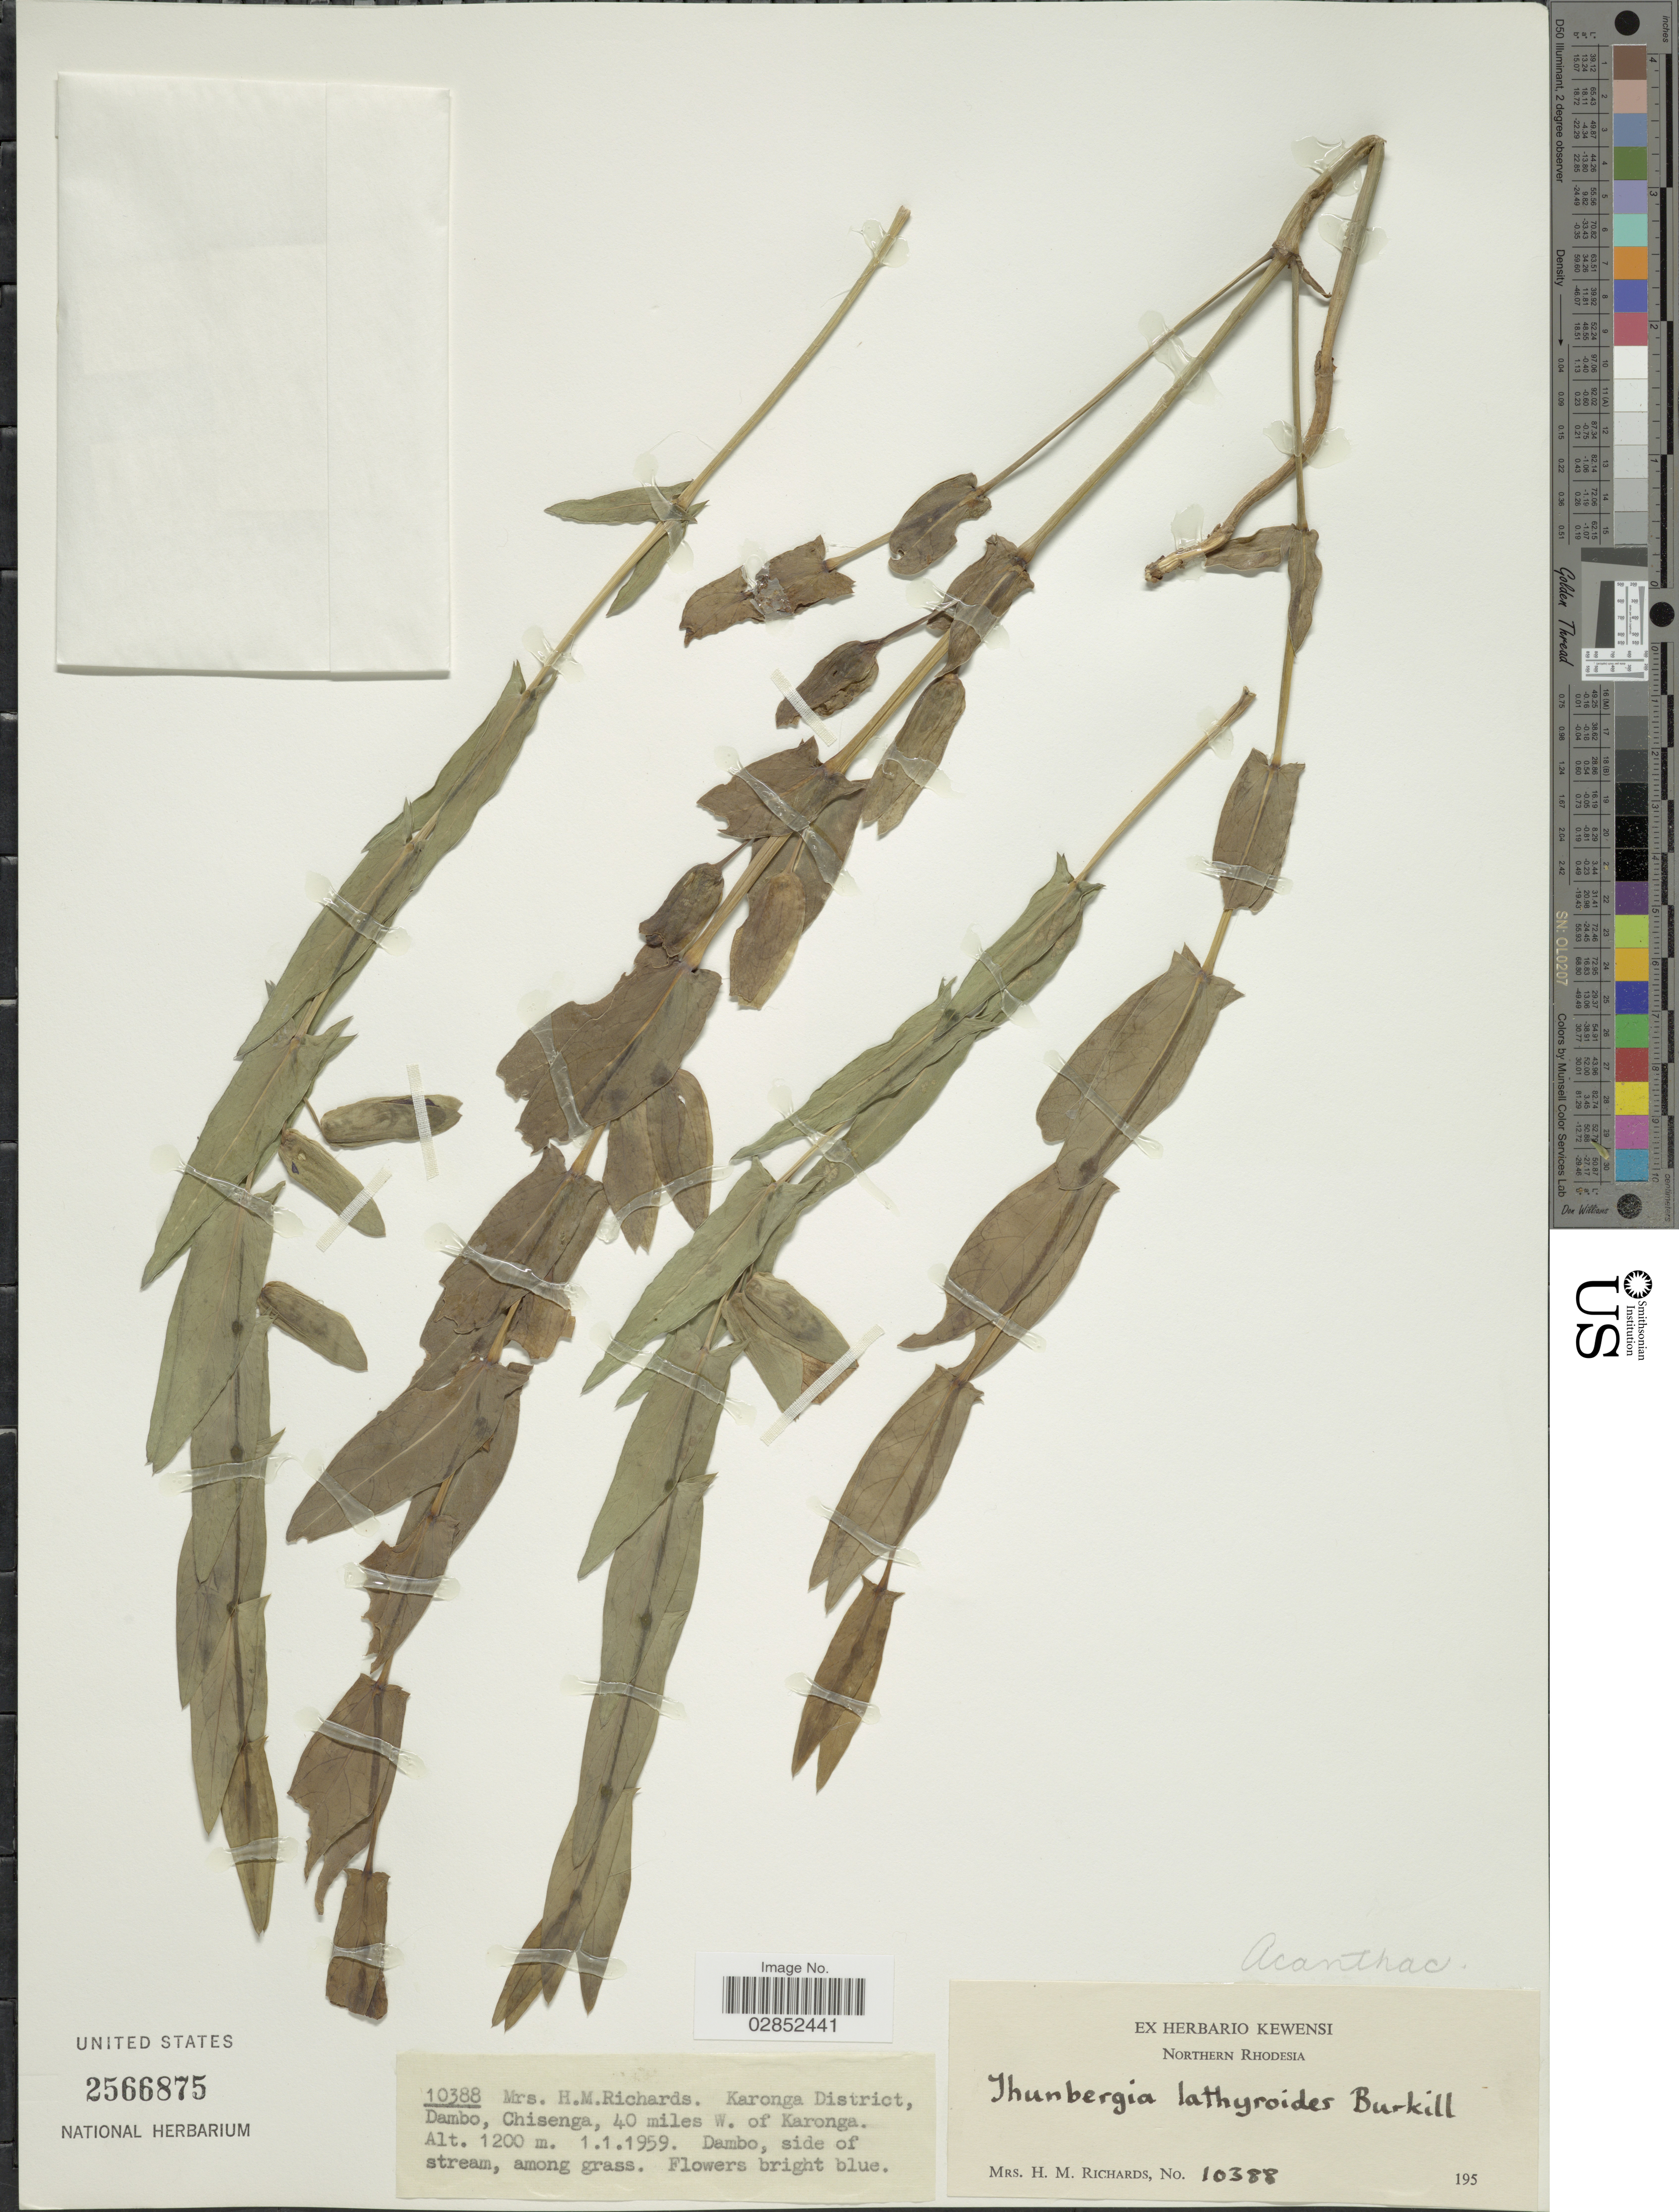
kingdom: Plantae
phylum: Tracheophyta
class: Magnoliopsida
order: Lamiales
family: Acanthaceae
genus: Thunbergia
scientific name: Thunbergia lathyroides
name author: Burkill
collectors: H. Richards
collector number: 10388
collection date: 1959-01-01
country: Zambia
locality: Northern Rhodesia, Karonga District, Dambo, Chisenga, 40 miles W. of Karonga.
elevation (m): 1200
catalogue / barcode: US 2566875